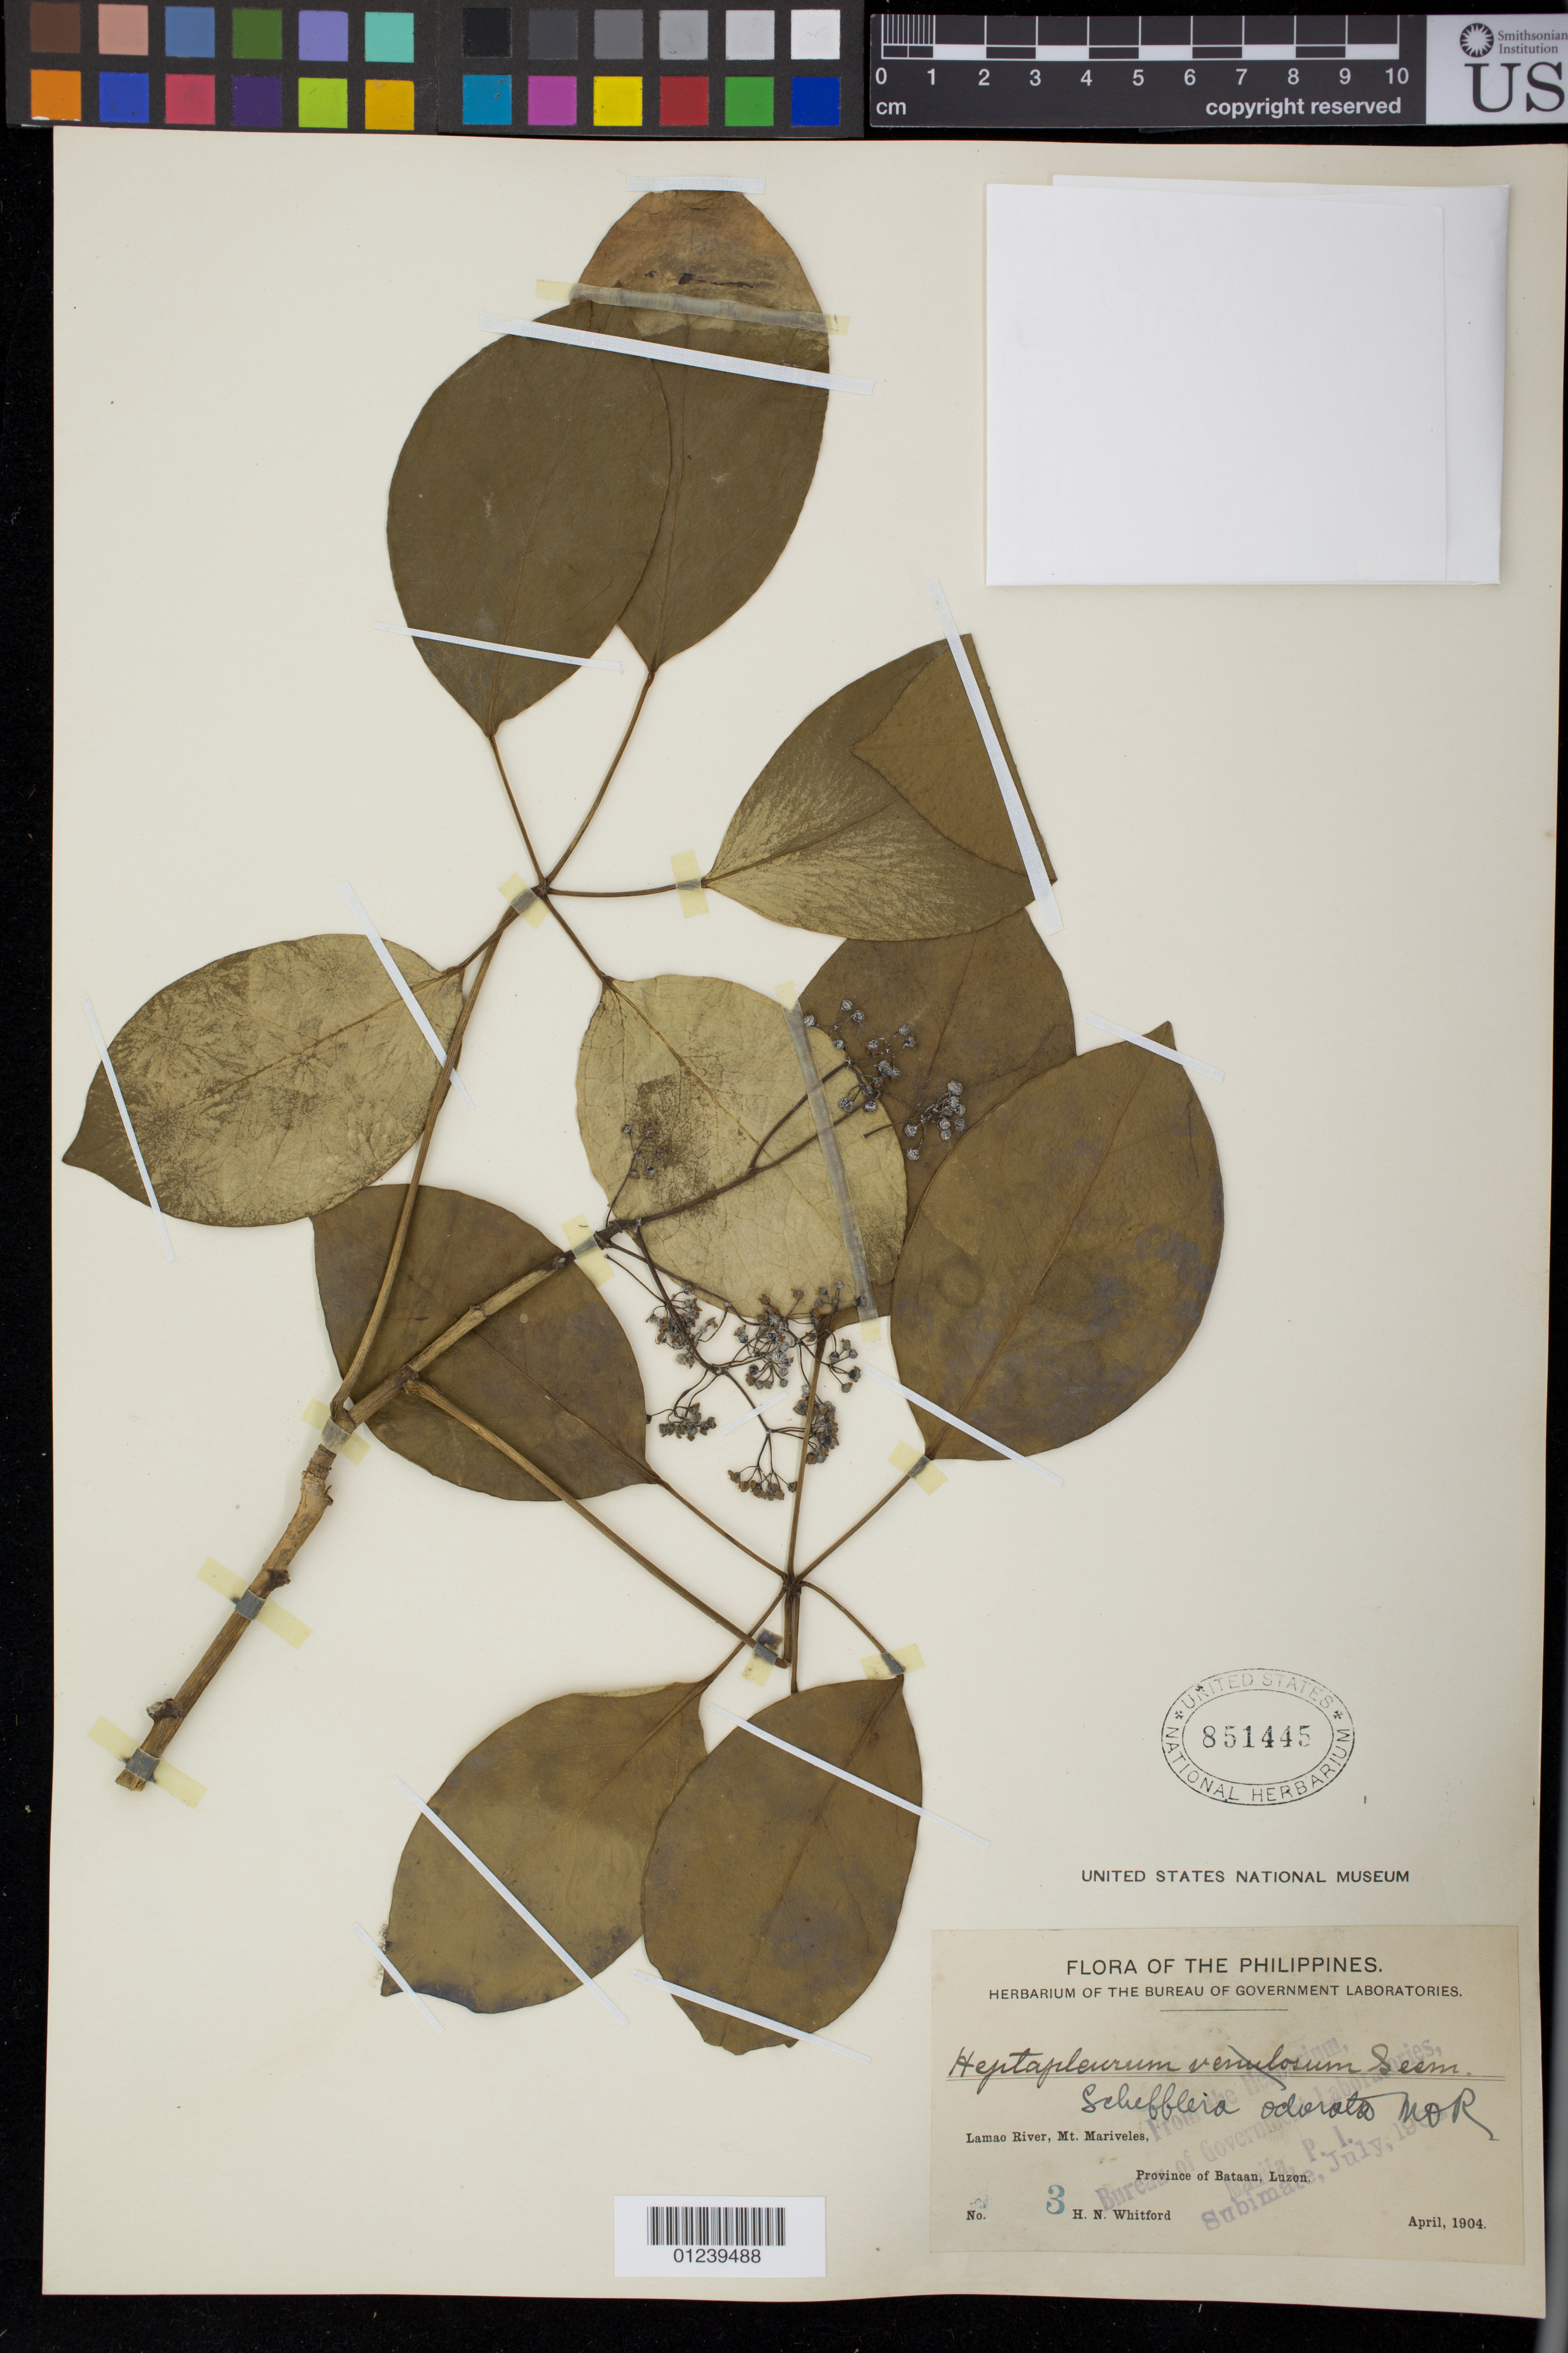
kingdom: Plantae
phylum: Tracheophyta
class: Magnoliopsida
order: Apiales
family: Araliaceae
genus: Schefflera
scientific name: Schefflera odorata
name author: (Blanco) Merr. & Rolfe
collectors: H. N. Whitford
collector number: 3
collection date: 1904-04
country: Philippines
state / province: Central Luzon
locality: Lamao River, Mt. Mariveles Province of Bataan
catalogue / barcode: US 851445